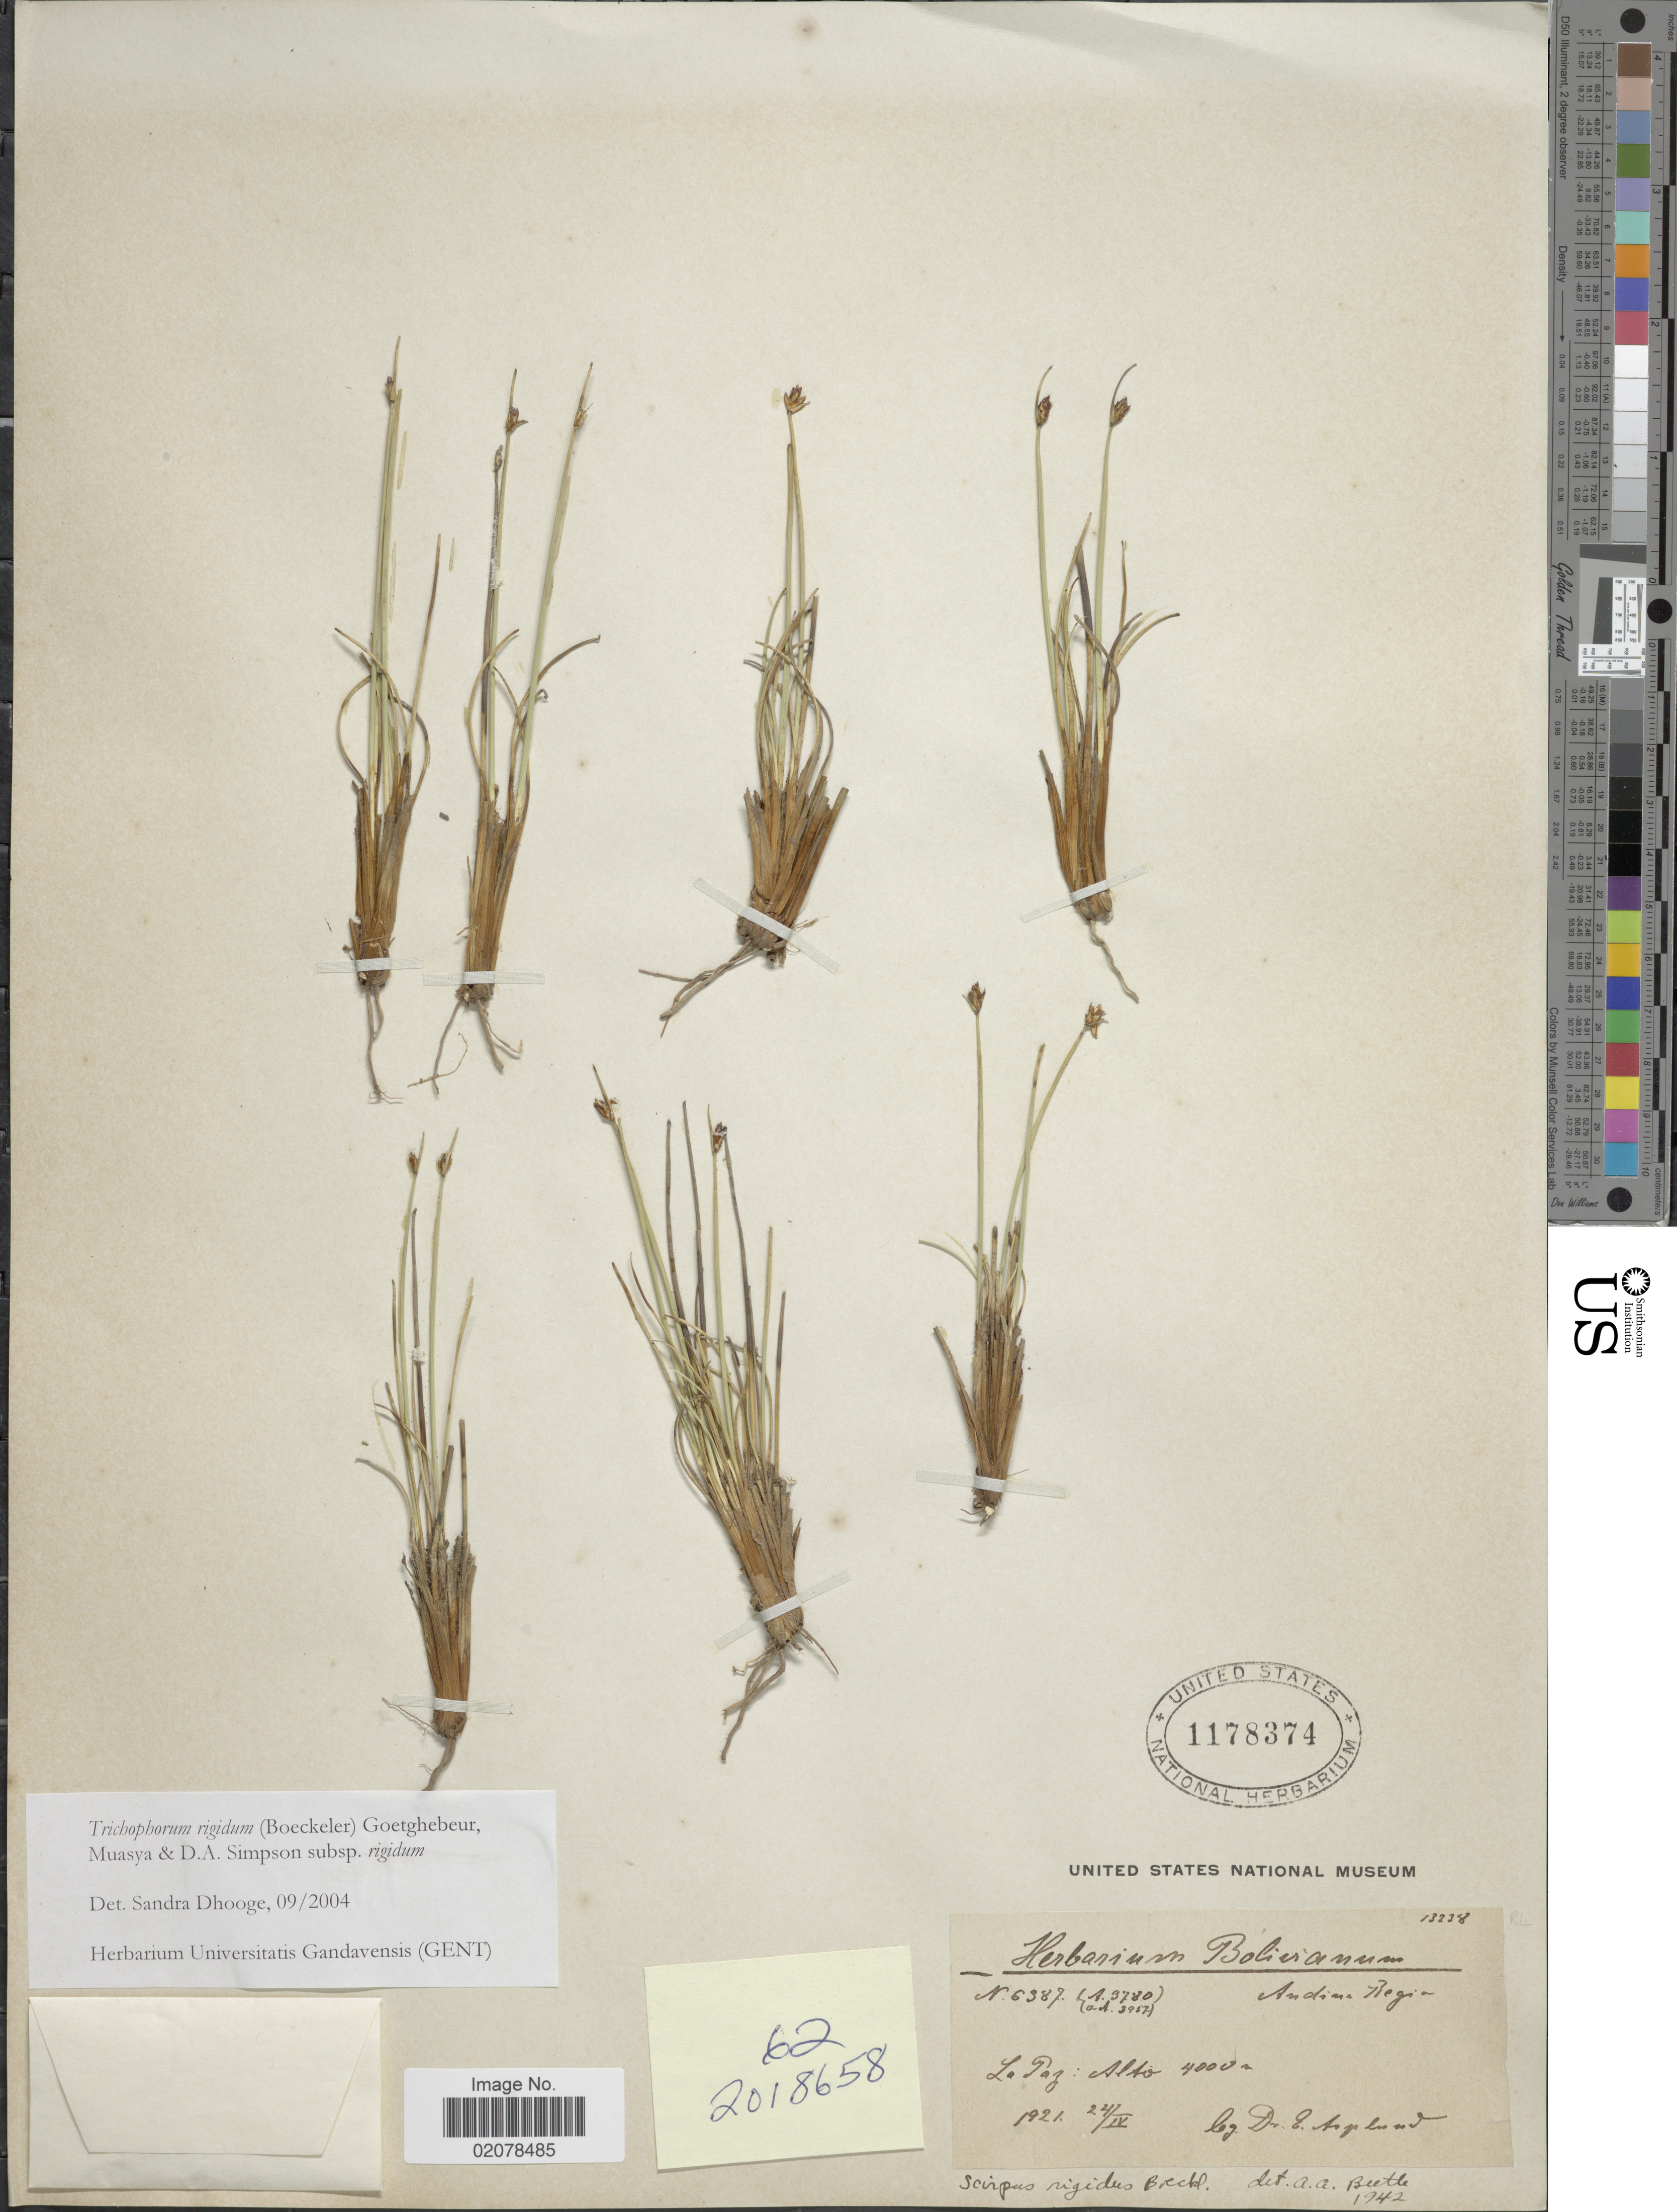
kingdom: Plantae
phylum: Tracheophyta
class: Liliopsida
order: Poales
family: Cyperaceae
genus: Trichophorum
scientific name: Trichophorum rigidum subsp. rigidum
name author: (Steud.) Goetgh. et al.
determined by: Dhooge, S.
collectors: E. Asplund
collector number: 6387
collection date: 1921-04-24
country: Bolivia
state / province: La Paz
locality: Andina Region, La Paz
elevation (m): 4000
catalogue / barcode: US 1178374